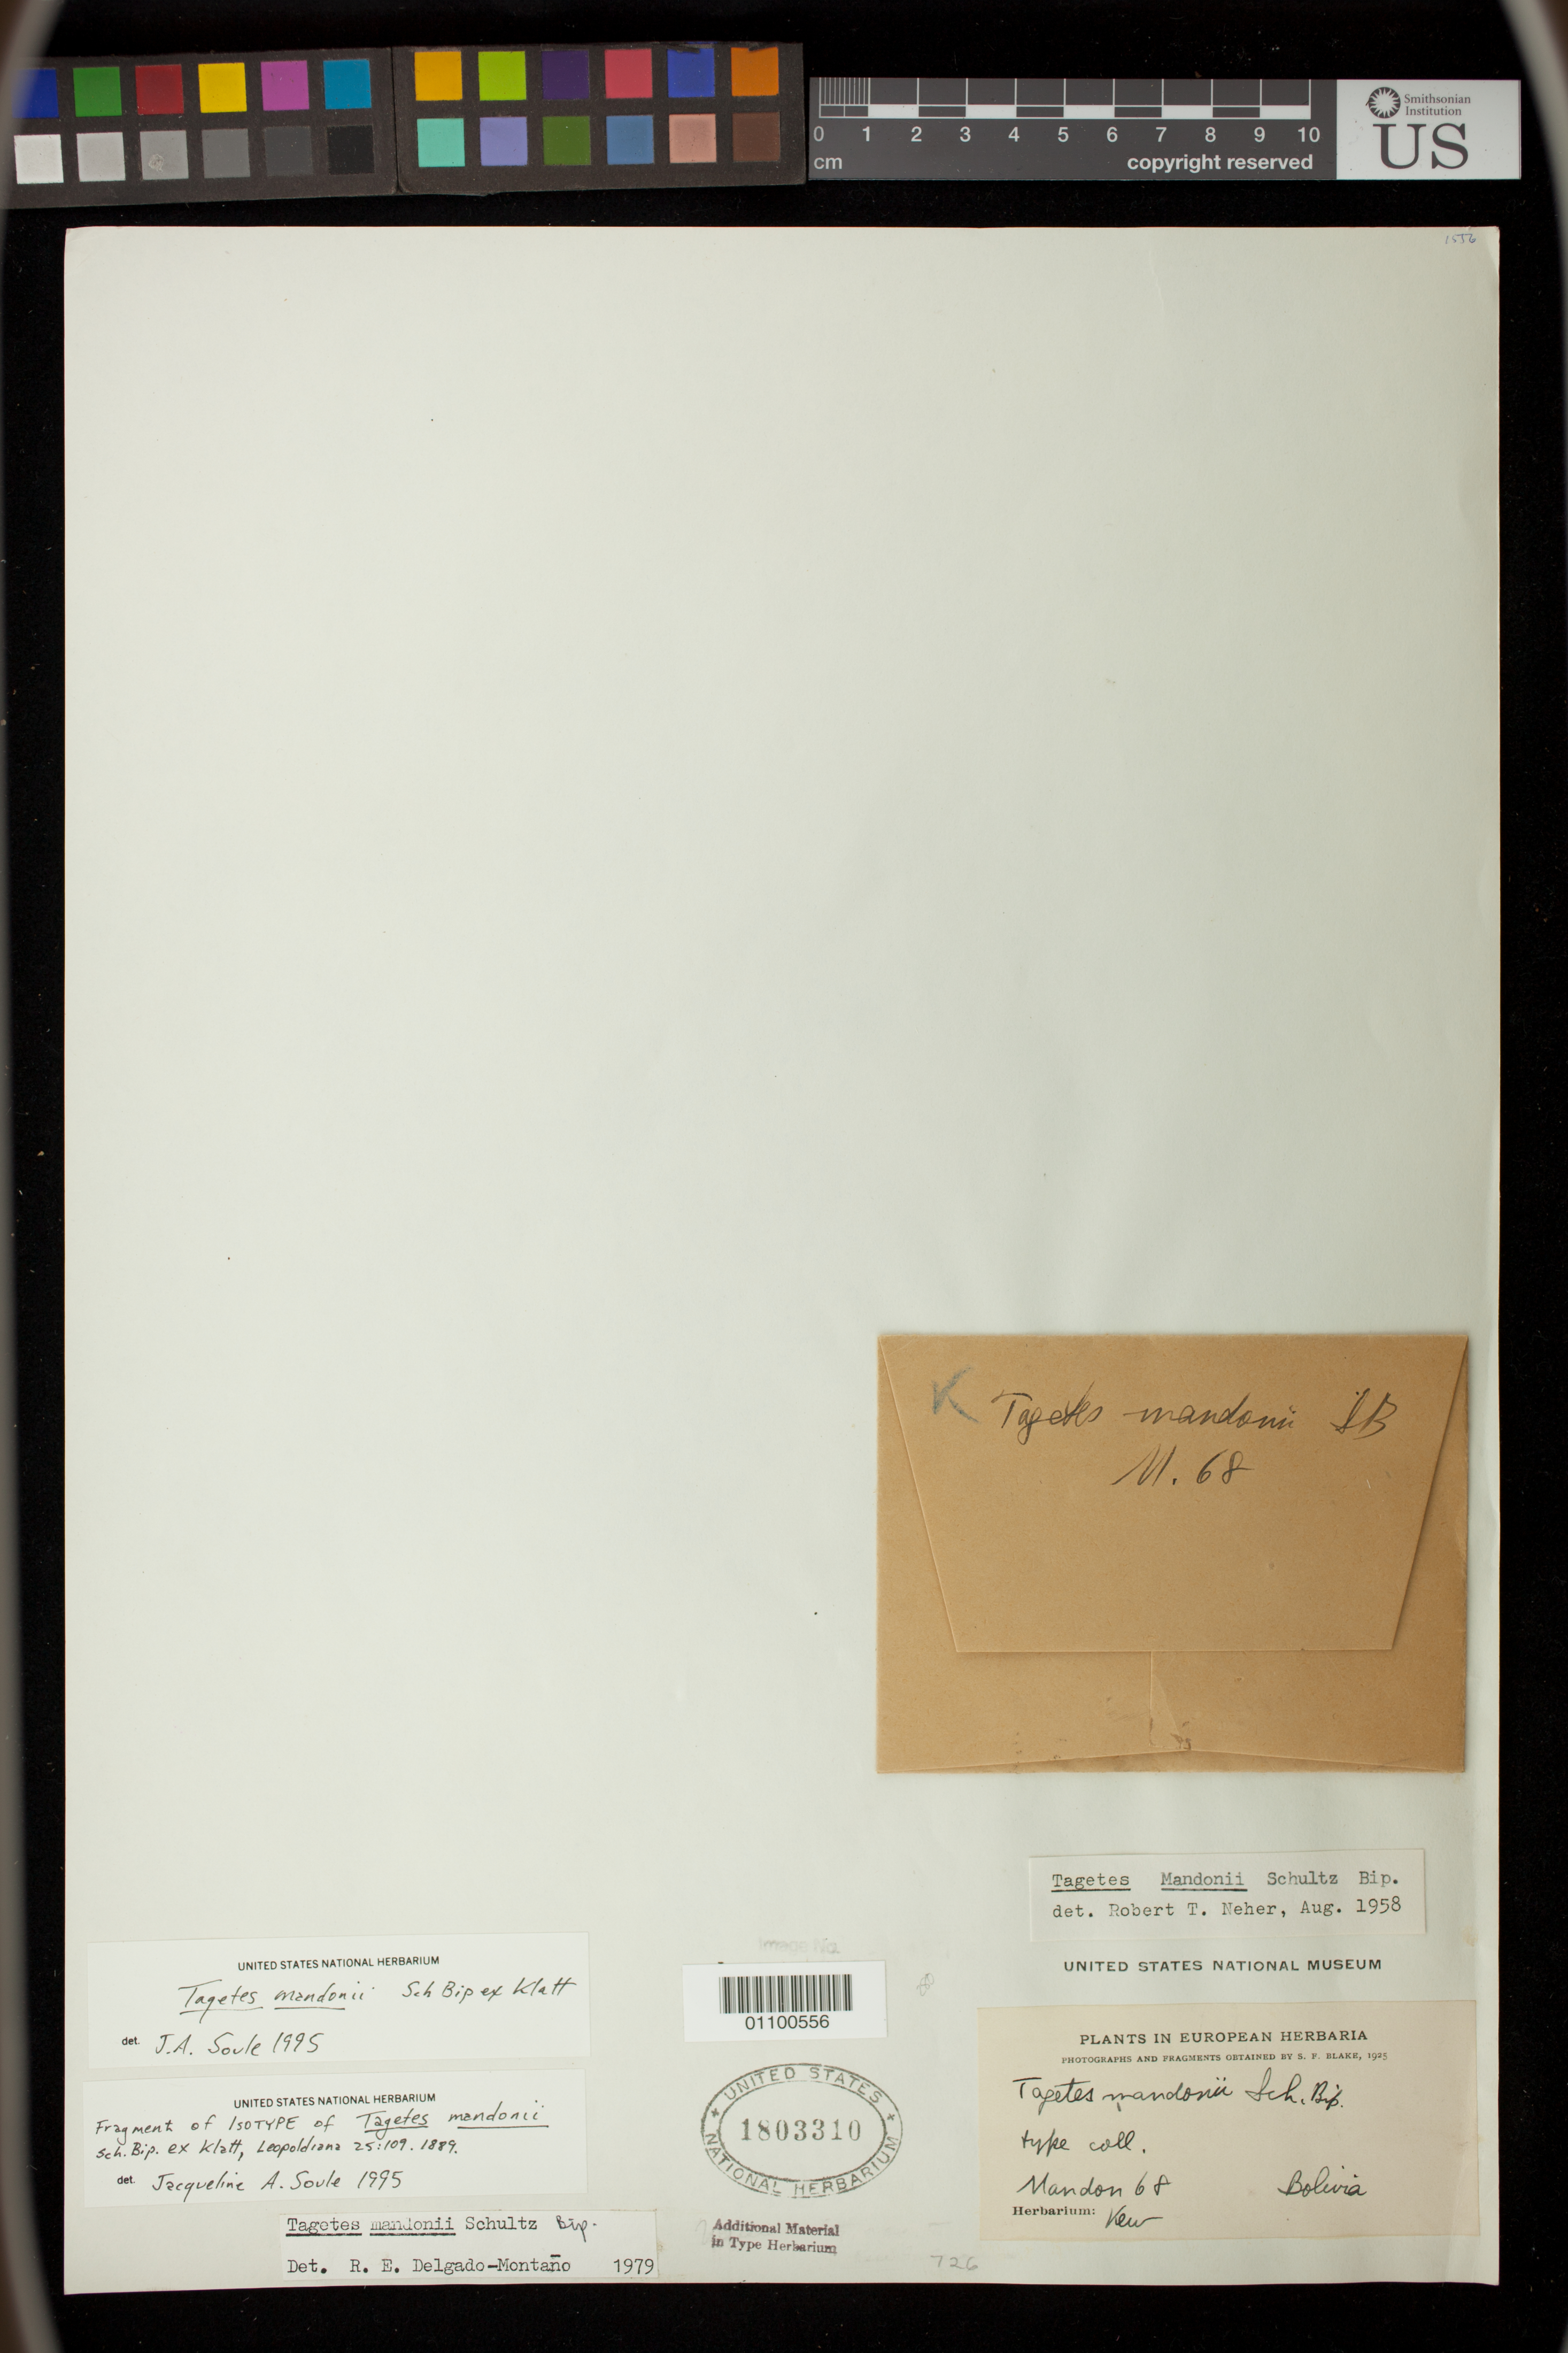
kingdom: Plantae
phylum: Tracheophyta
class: Magnoliopsida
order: Asterales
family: Asteraceae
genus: Tagetes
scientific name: Tagetes mandonii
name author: Sch. Bip. ex Klatt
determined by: Soule, J. A.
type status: Type Collection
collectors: G. Mandon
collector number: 68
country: Bolivia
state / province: La Paz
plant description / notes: Fragments from Kew herbarium.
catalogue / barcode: US 1803310